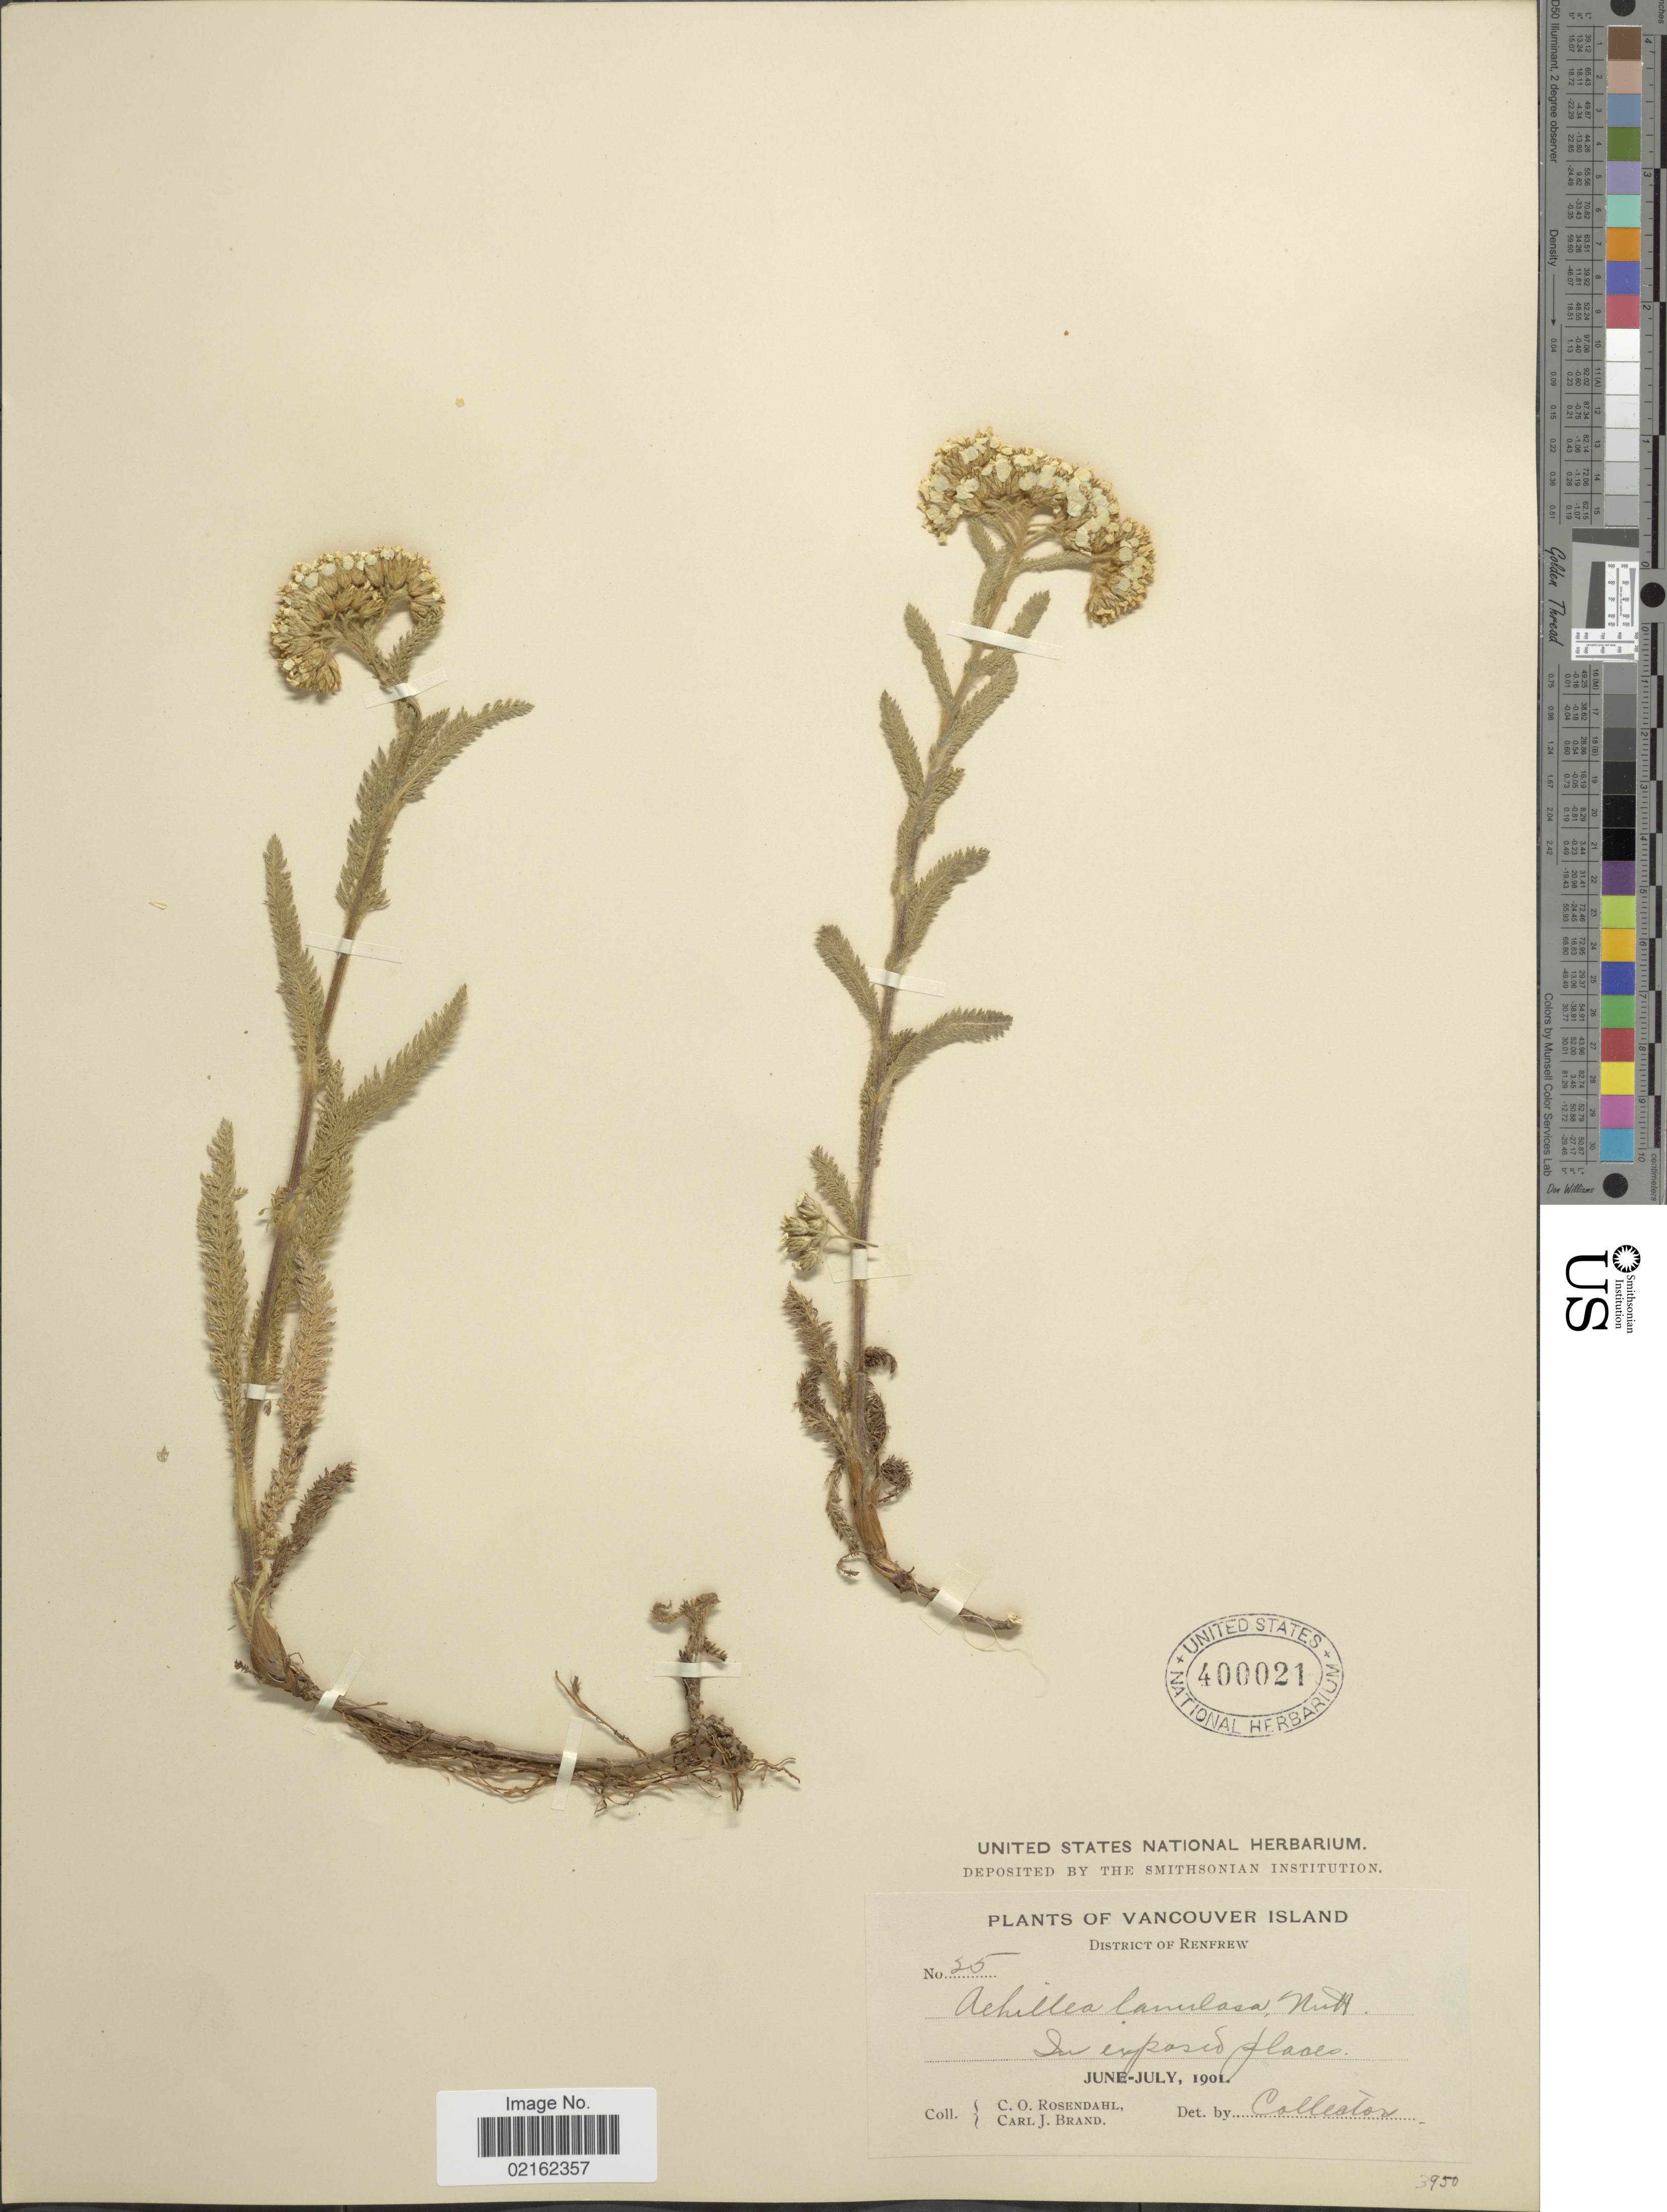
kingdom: Plantae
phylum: Tracheophyta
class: Magnoliopsida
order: Asterales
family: Asteraceae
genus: Achillea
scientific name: Achillea lanulosa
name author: Nutt.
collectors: C. O. Rosendahl & C. J. Brand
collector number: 25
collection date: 1901-06/1901-07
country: Canada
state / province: British Columbia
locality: Vancouver Island, District of Renfrew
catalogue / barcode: US 400021